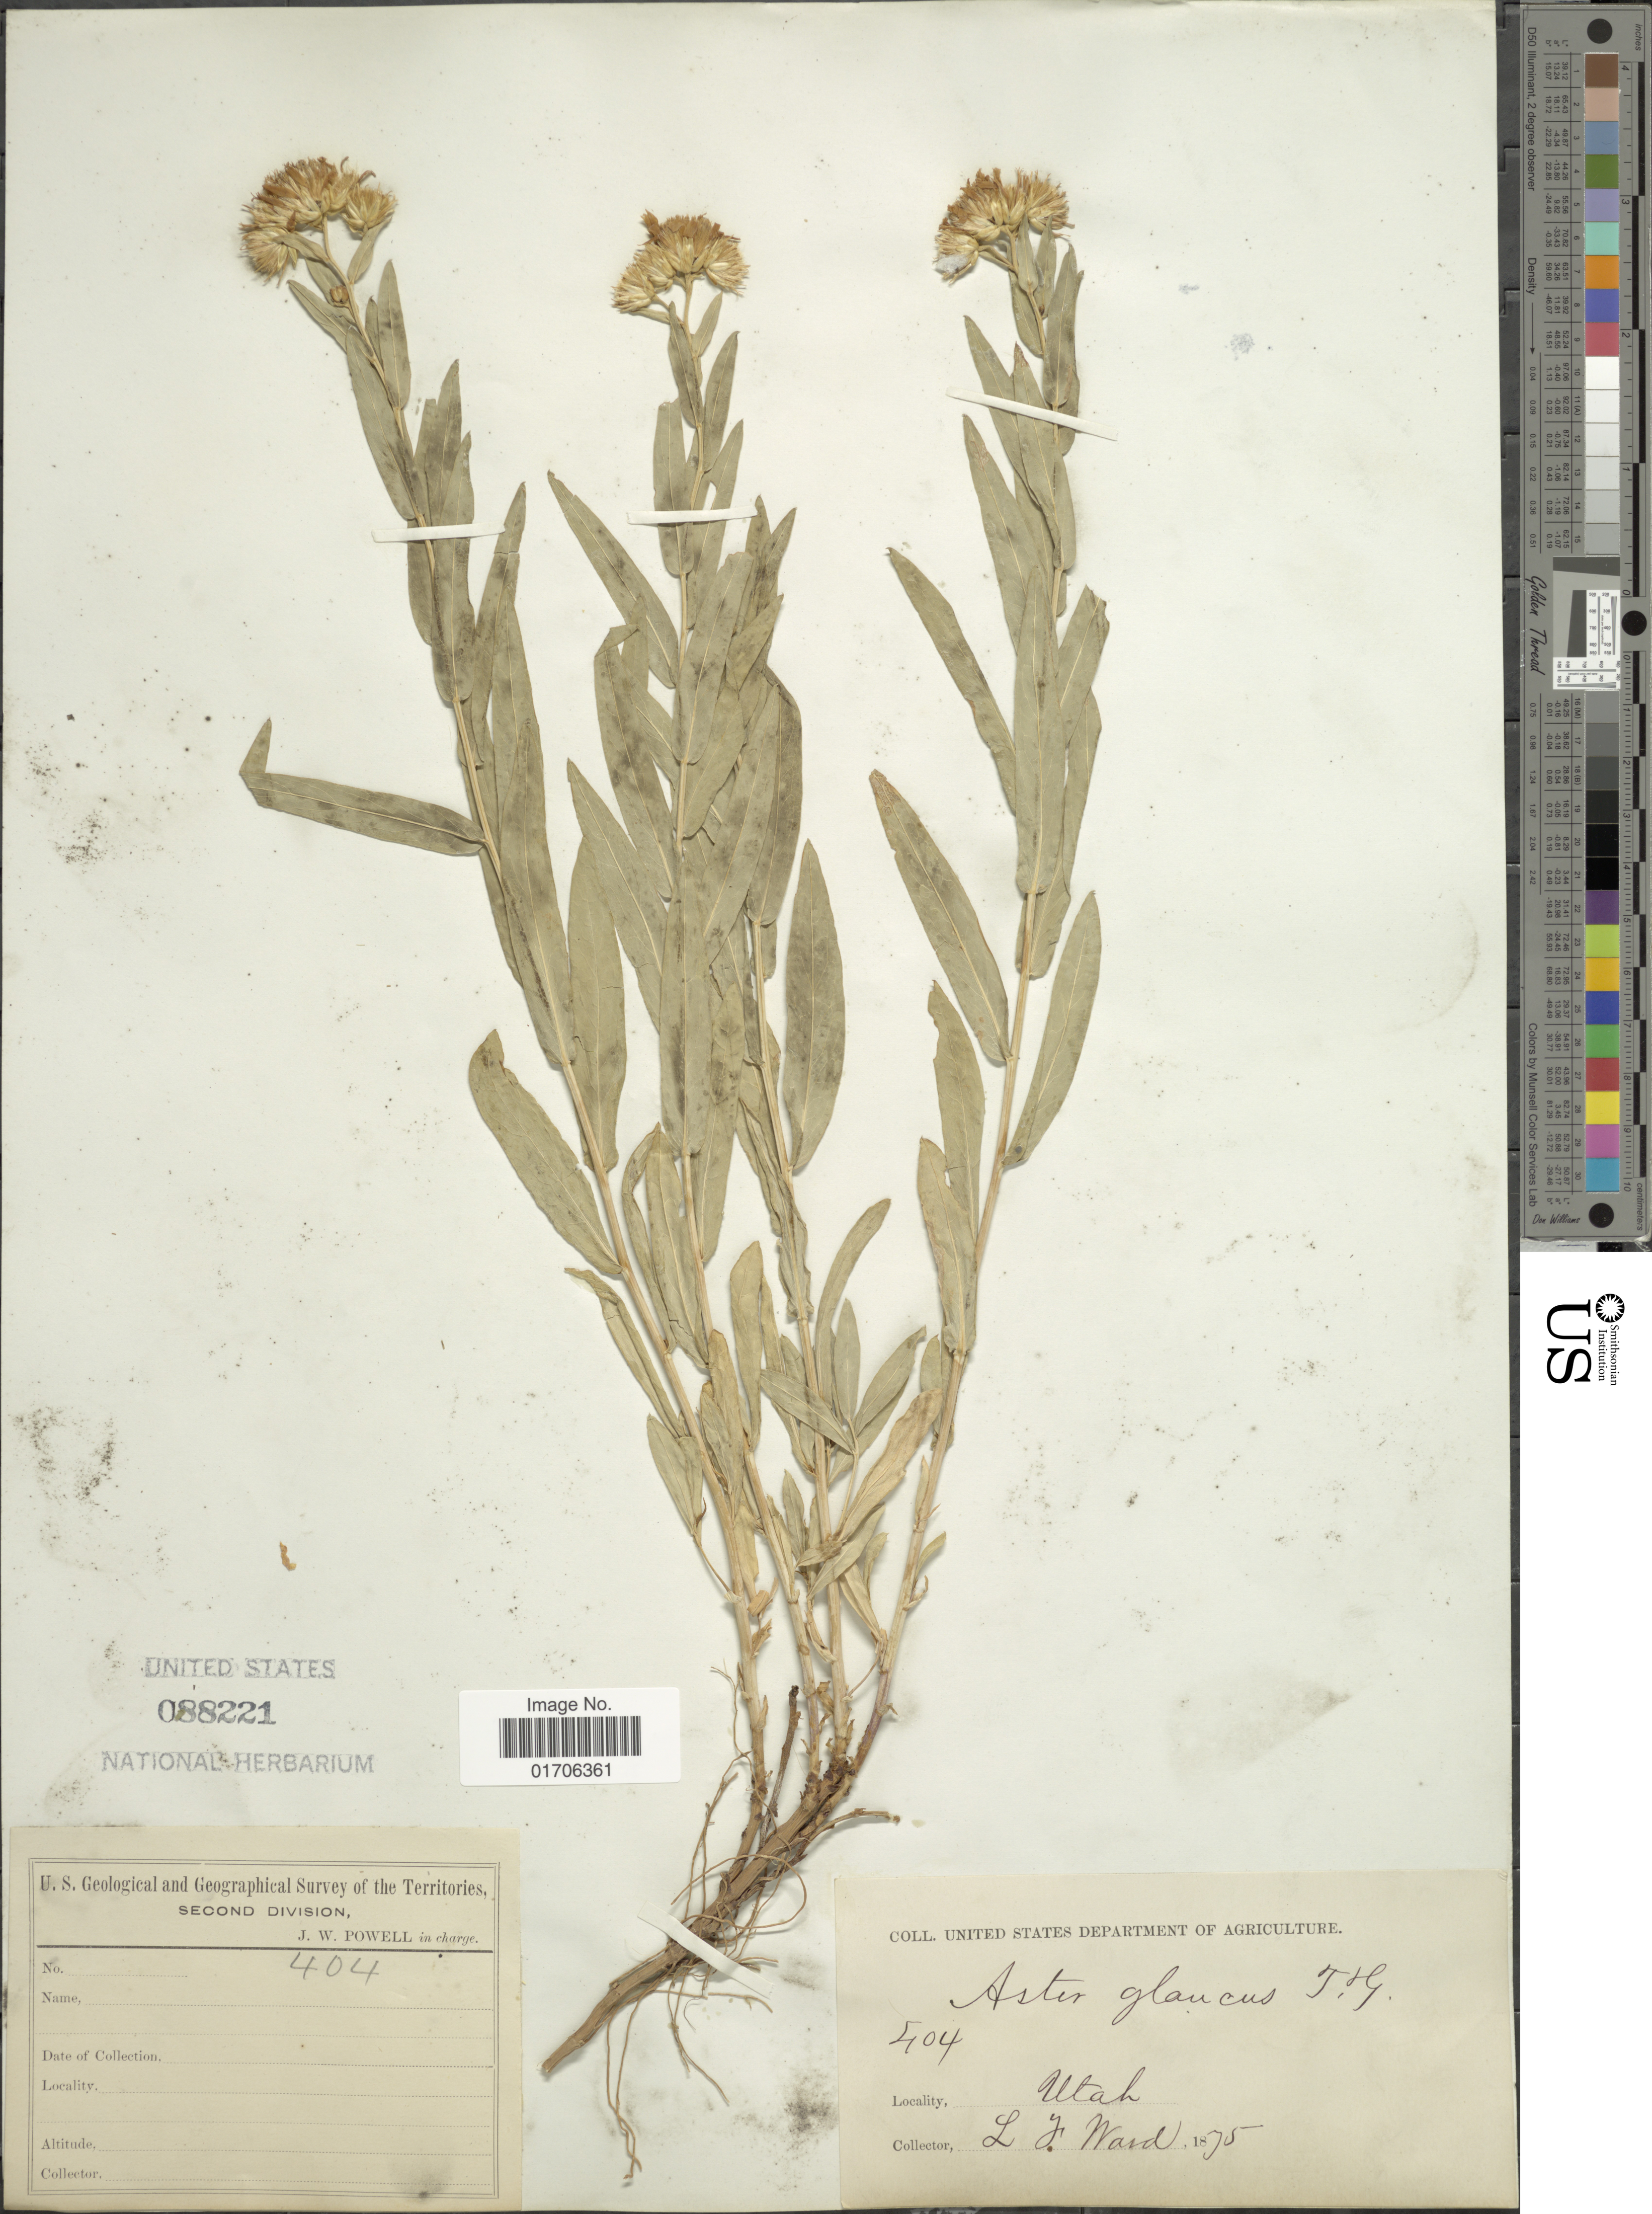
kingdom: Plantae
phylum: Tracheophyta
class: Magnoliopsida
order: Asterales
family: Asteraceae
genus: Eurybia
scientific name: Eurybia glauca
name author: (Nutt.) G.L. Nesom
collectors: L. Ward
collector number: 404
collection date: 1875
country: United States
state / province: Utah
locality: Utah.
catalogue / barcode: US 88221